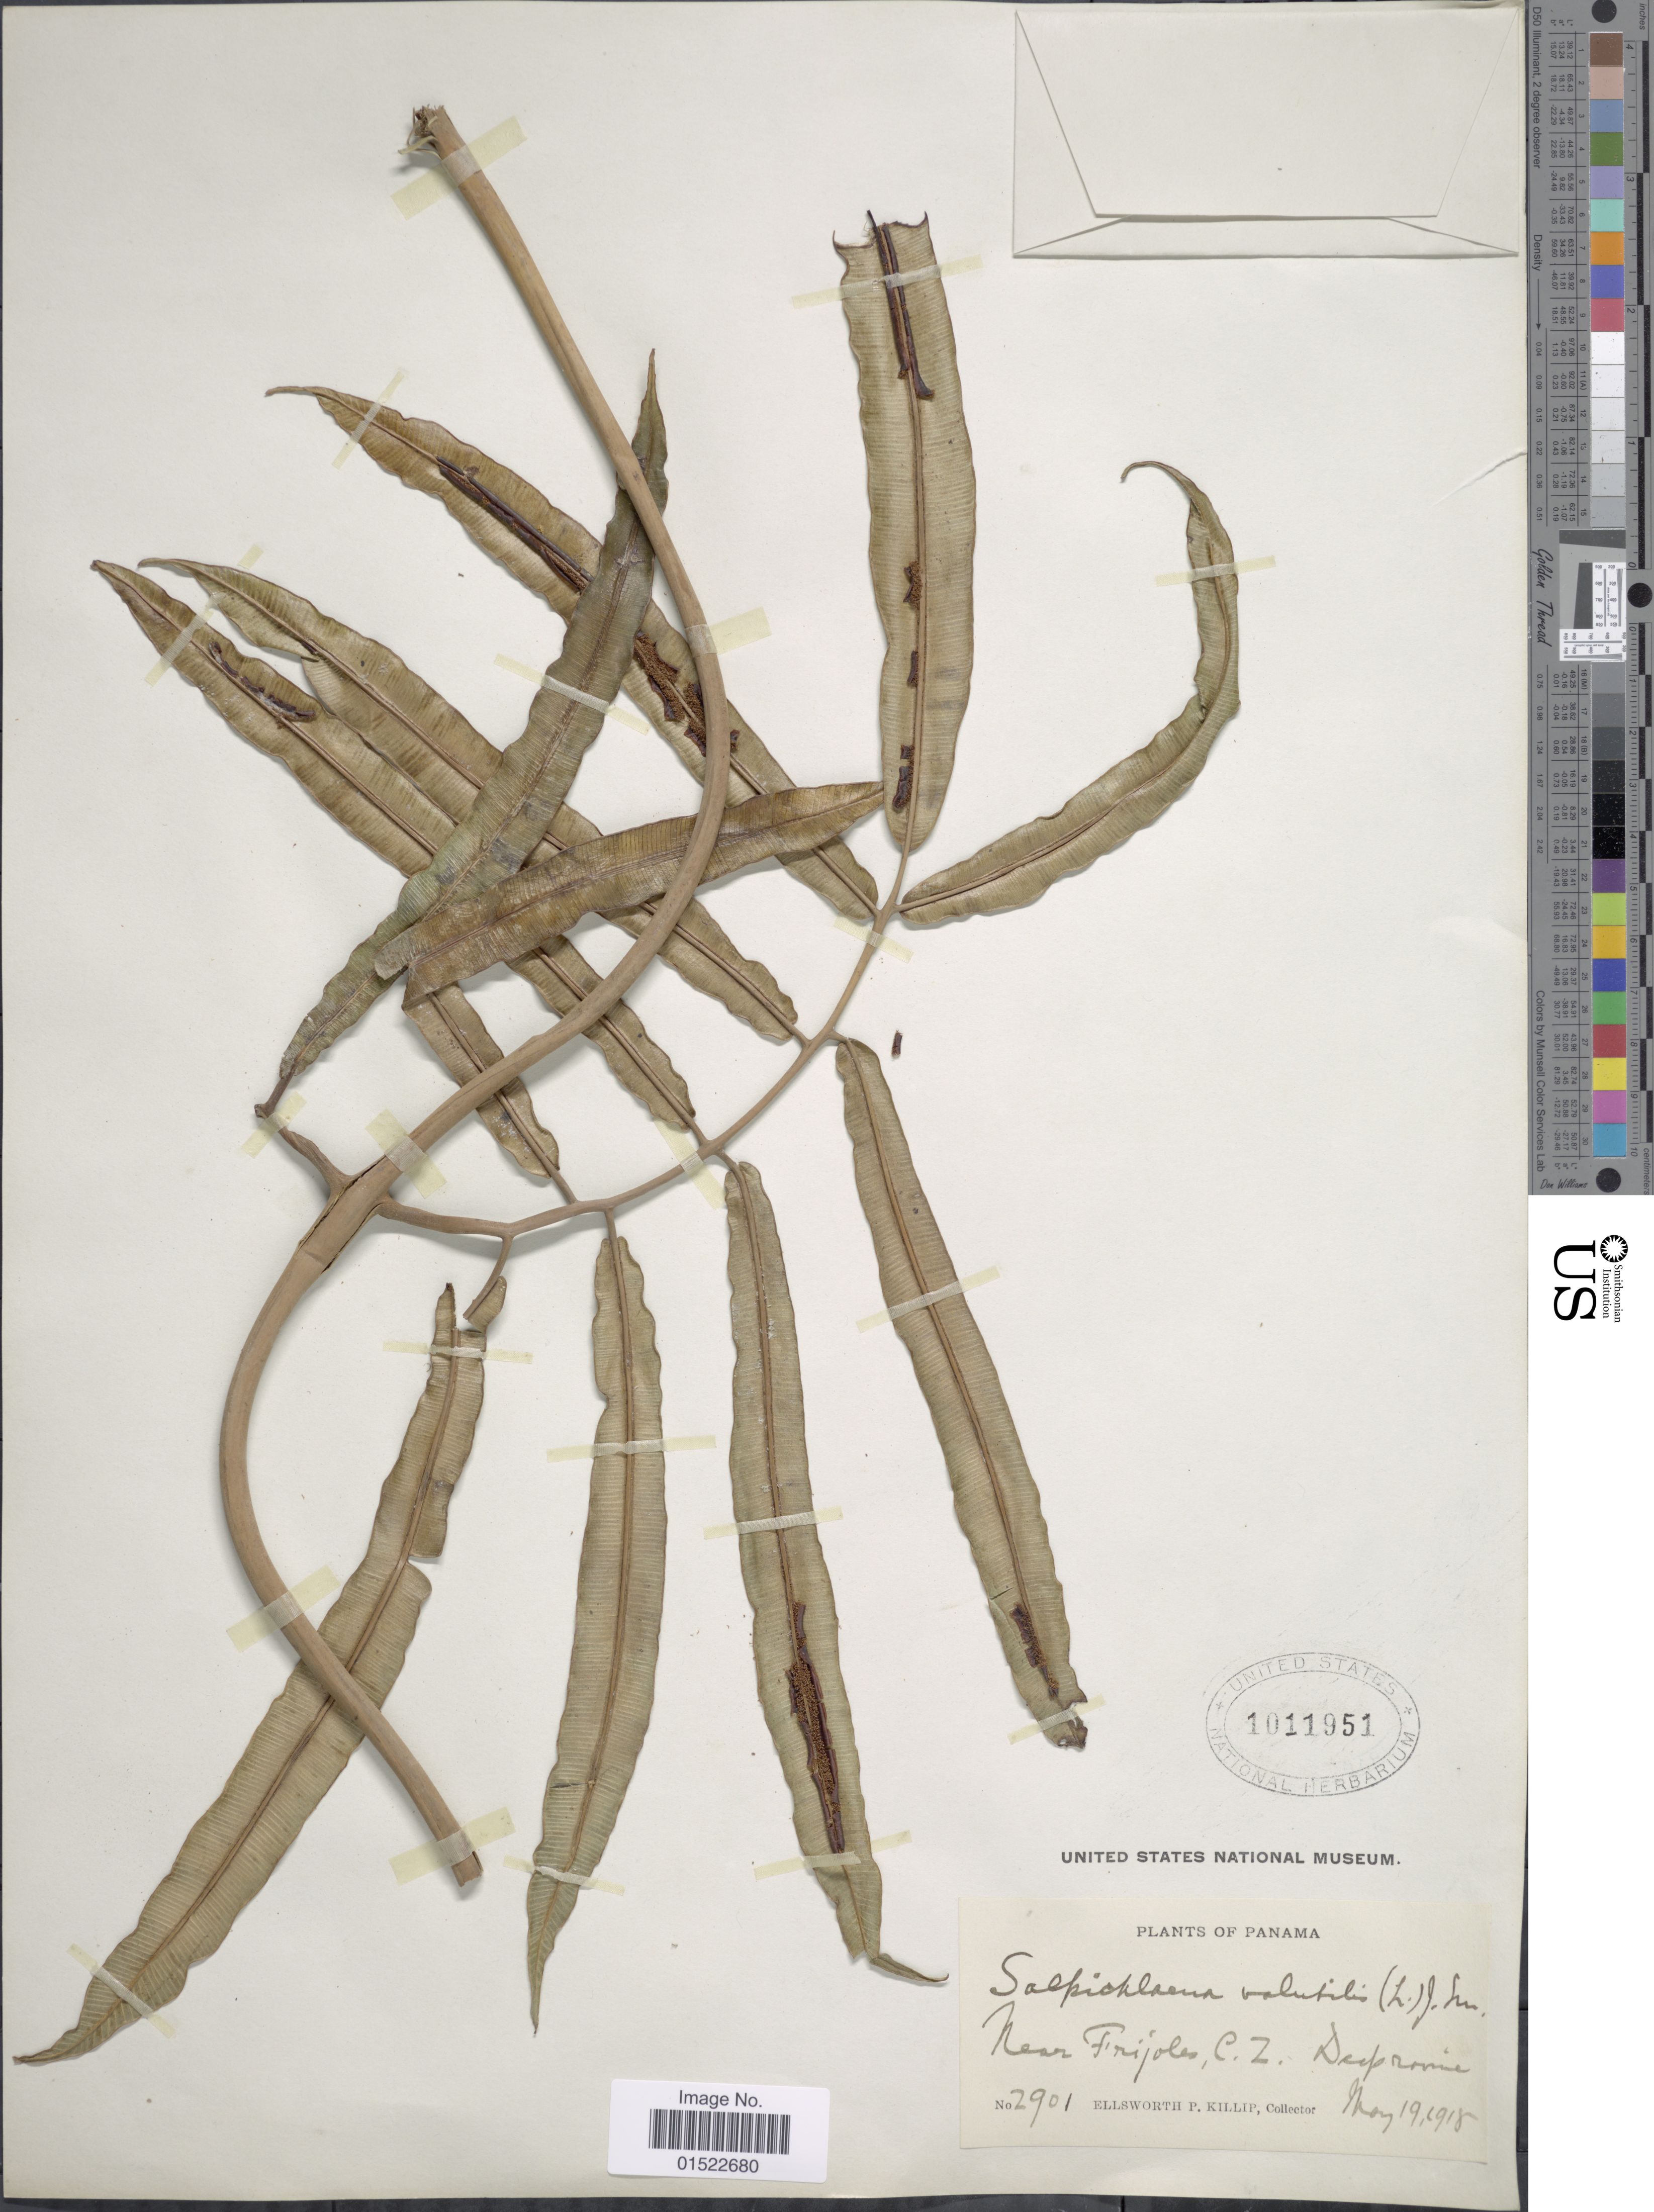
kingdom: Plantae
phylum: Tracheophyta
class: Polypodiopsida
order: Polypodiales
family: Blechnaceae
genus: Salpichlaena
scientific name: Salpichlaena volubilis subsp. volubilis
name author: (Kaulf.) J. Sm.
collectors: E. P. Killip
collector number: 2901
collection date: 1918-05-19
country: Panama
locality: Near Frijoles, C.Z. Deep ravine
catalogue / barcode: US 1011951